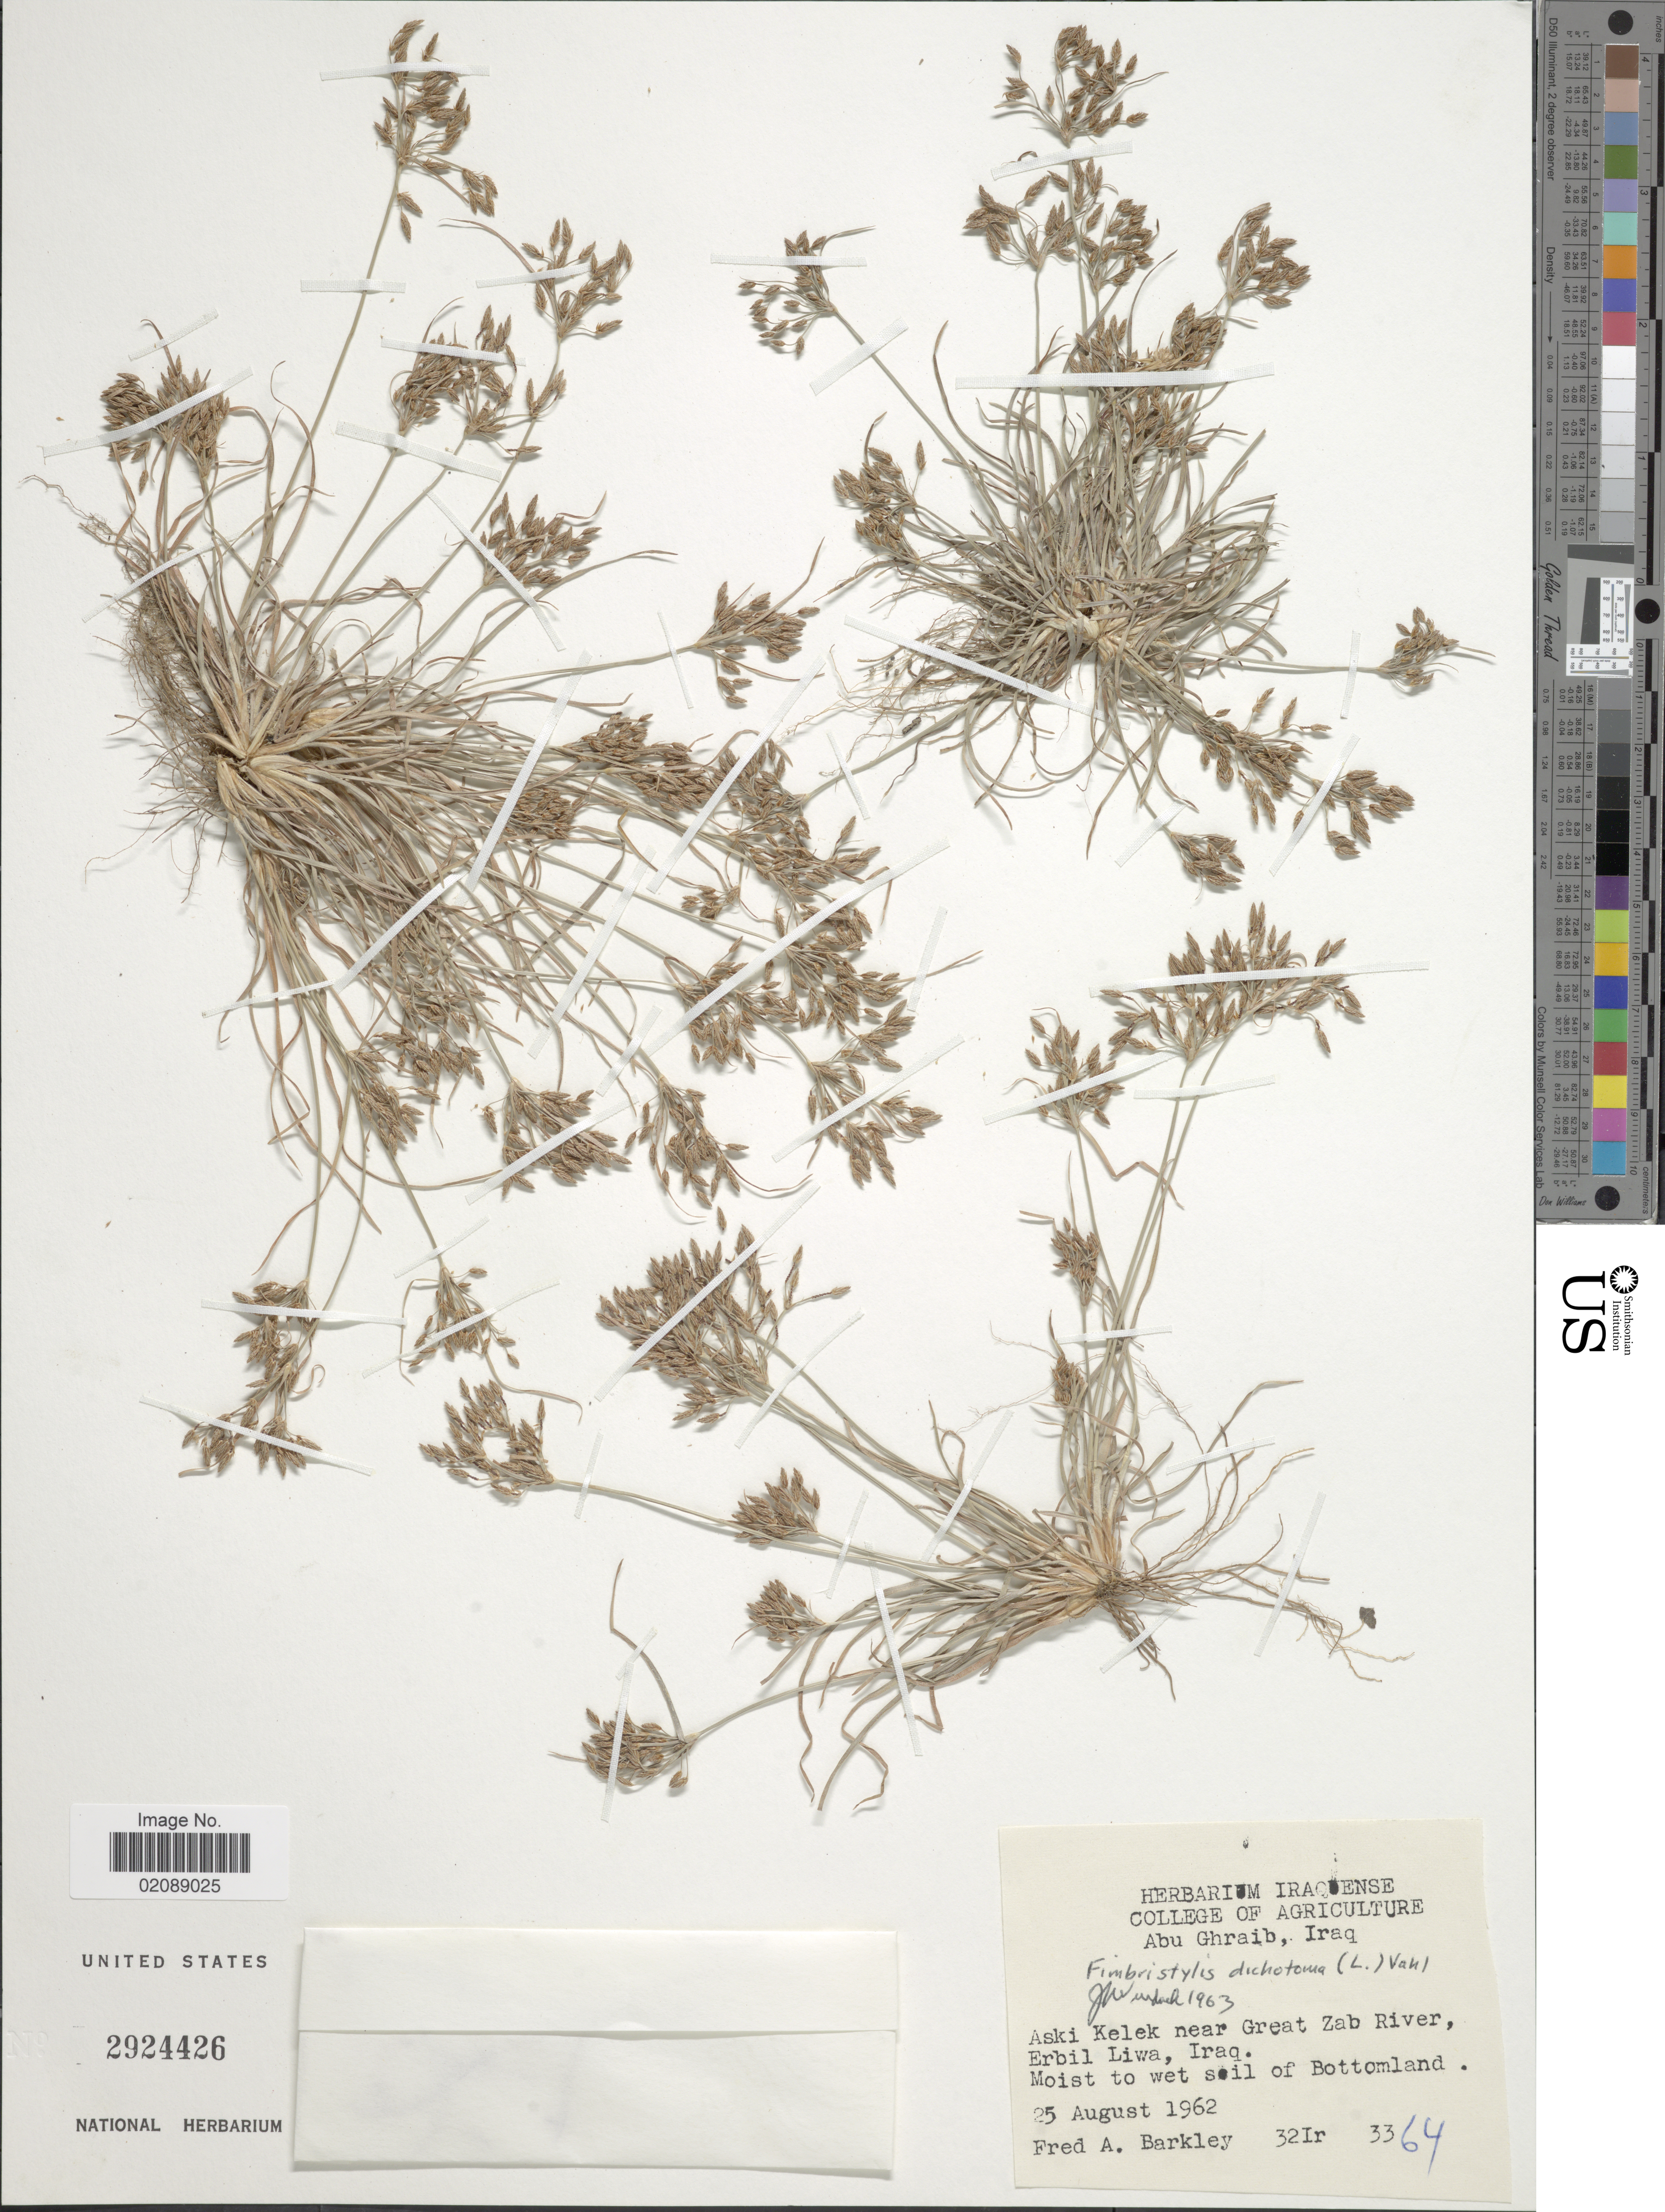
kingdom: Plantae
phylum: Tracheophyta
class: Liliopsida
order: Poales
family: Cyperaceae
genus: Fimbristylis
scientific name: Fimbristylis dichotoma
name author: (L.) Vahl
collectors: F. A. Barkley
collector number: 32Ie 3364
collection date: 1962-08-25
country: Iraq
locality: Aski Kelek near Great Zab River, Erbil Liwa, Moist to wet soil of Bottomland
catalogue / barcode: US 2924426